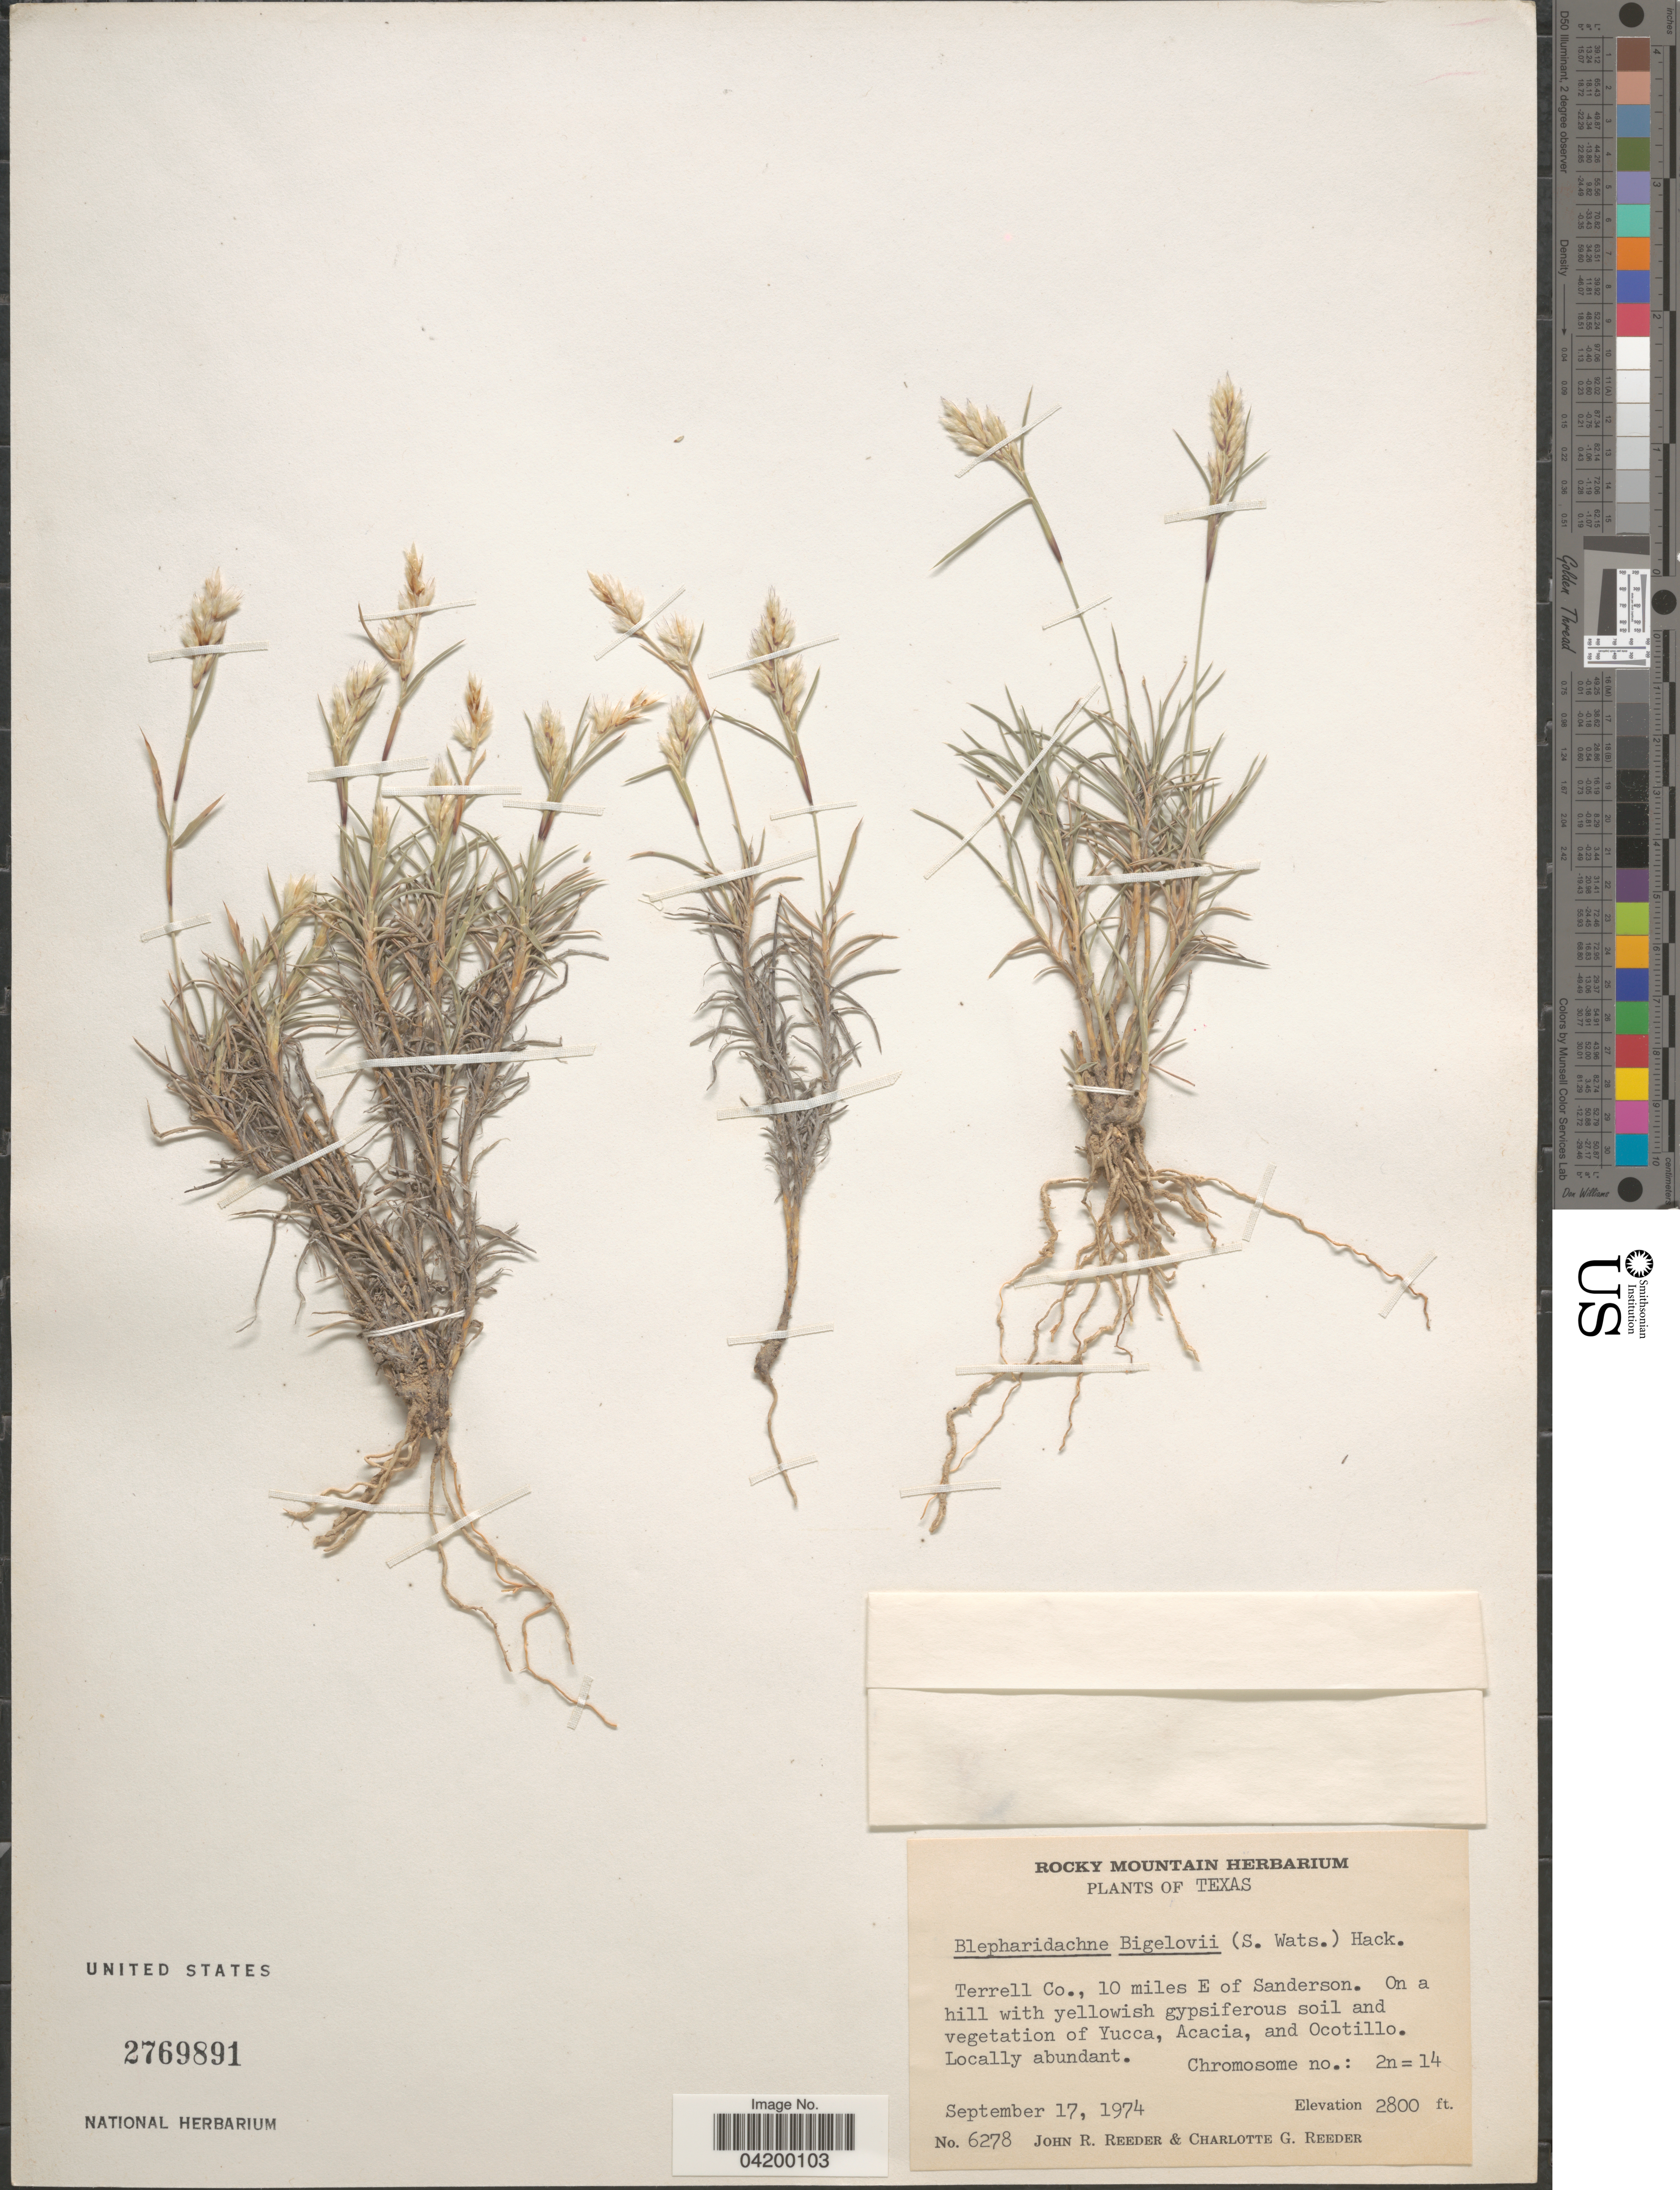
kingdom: Plantae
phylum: Tracheophyta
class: Liliopsida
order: Poales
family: Poaceae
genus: Blepharidachne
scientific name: Blepharidachne bigelovii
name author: (S. Watson) Hack.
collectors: J. R. Reeder & C. G. Reeder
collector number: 6278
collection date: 1974-09-17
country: United States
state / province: Texas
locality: Terrell Co., 10 miles E of Sanderson.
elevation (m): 853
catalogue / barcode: US 2769891